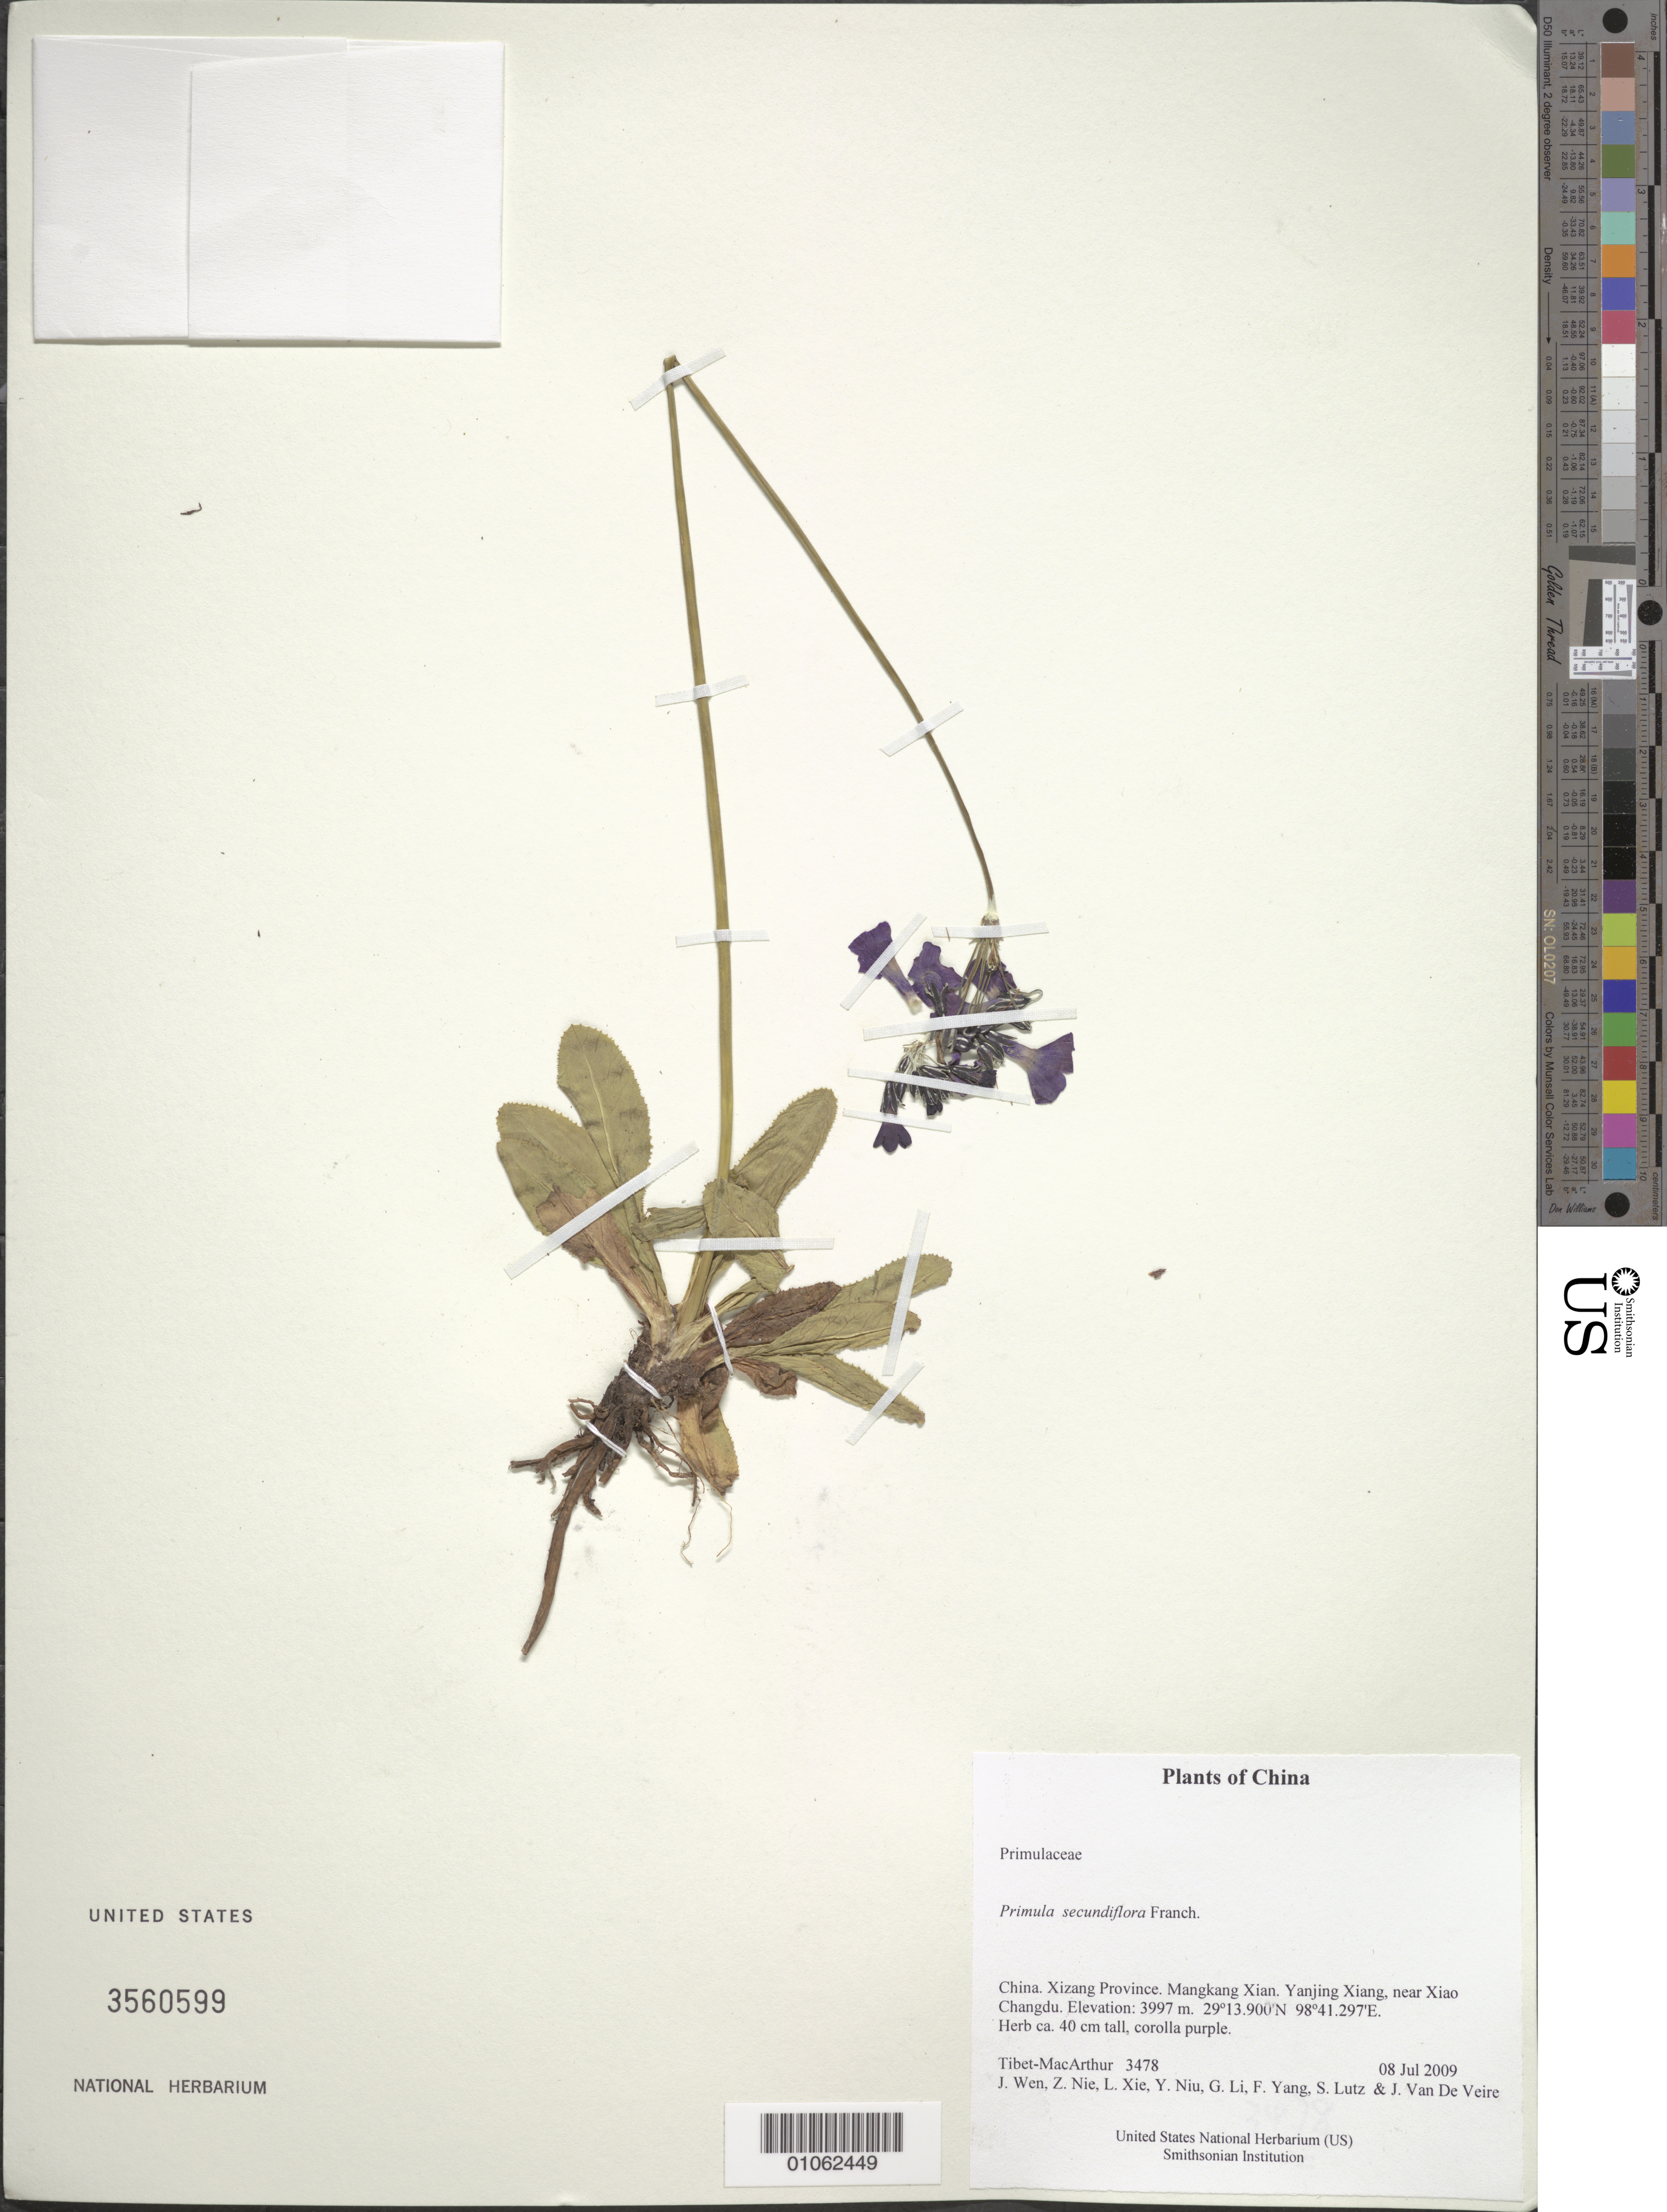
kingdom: Plantae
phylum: Tracheophyta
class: Magnoliopsida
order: Ericales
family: Primulaceae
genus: Primula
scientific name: Primula secundiflora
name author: Franch.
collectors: Tibet-MacArthur, J. Wen, Z. Nie, L. Xie, Y. Niu, G. Li, F. Yang, S. Lutz & J. Van De Veire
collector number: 3478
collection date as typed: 08 Jul 2009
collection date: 2009-07-08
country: China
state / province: Xizang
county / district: Mangkang Xian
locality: Yanjing Xiang, near Xiao Changdu.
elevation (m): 3997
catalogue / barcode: US 3560599